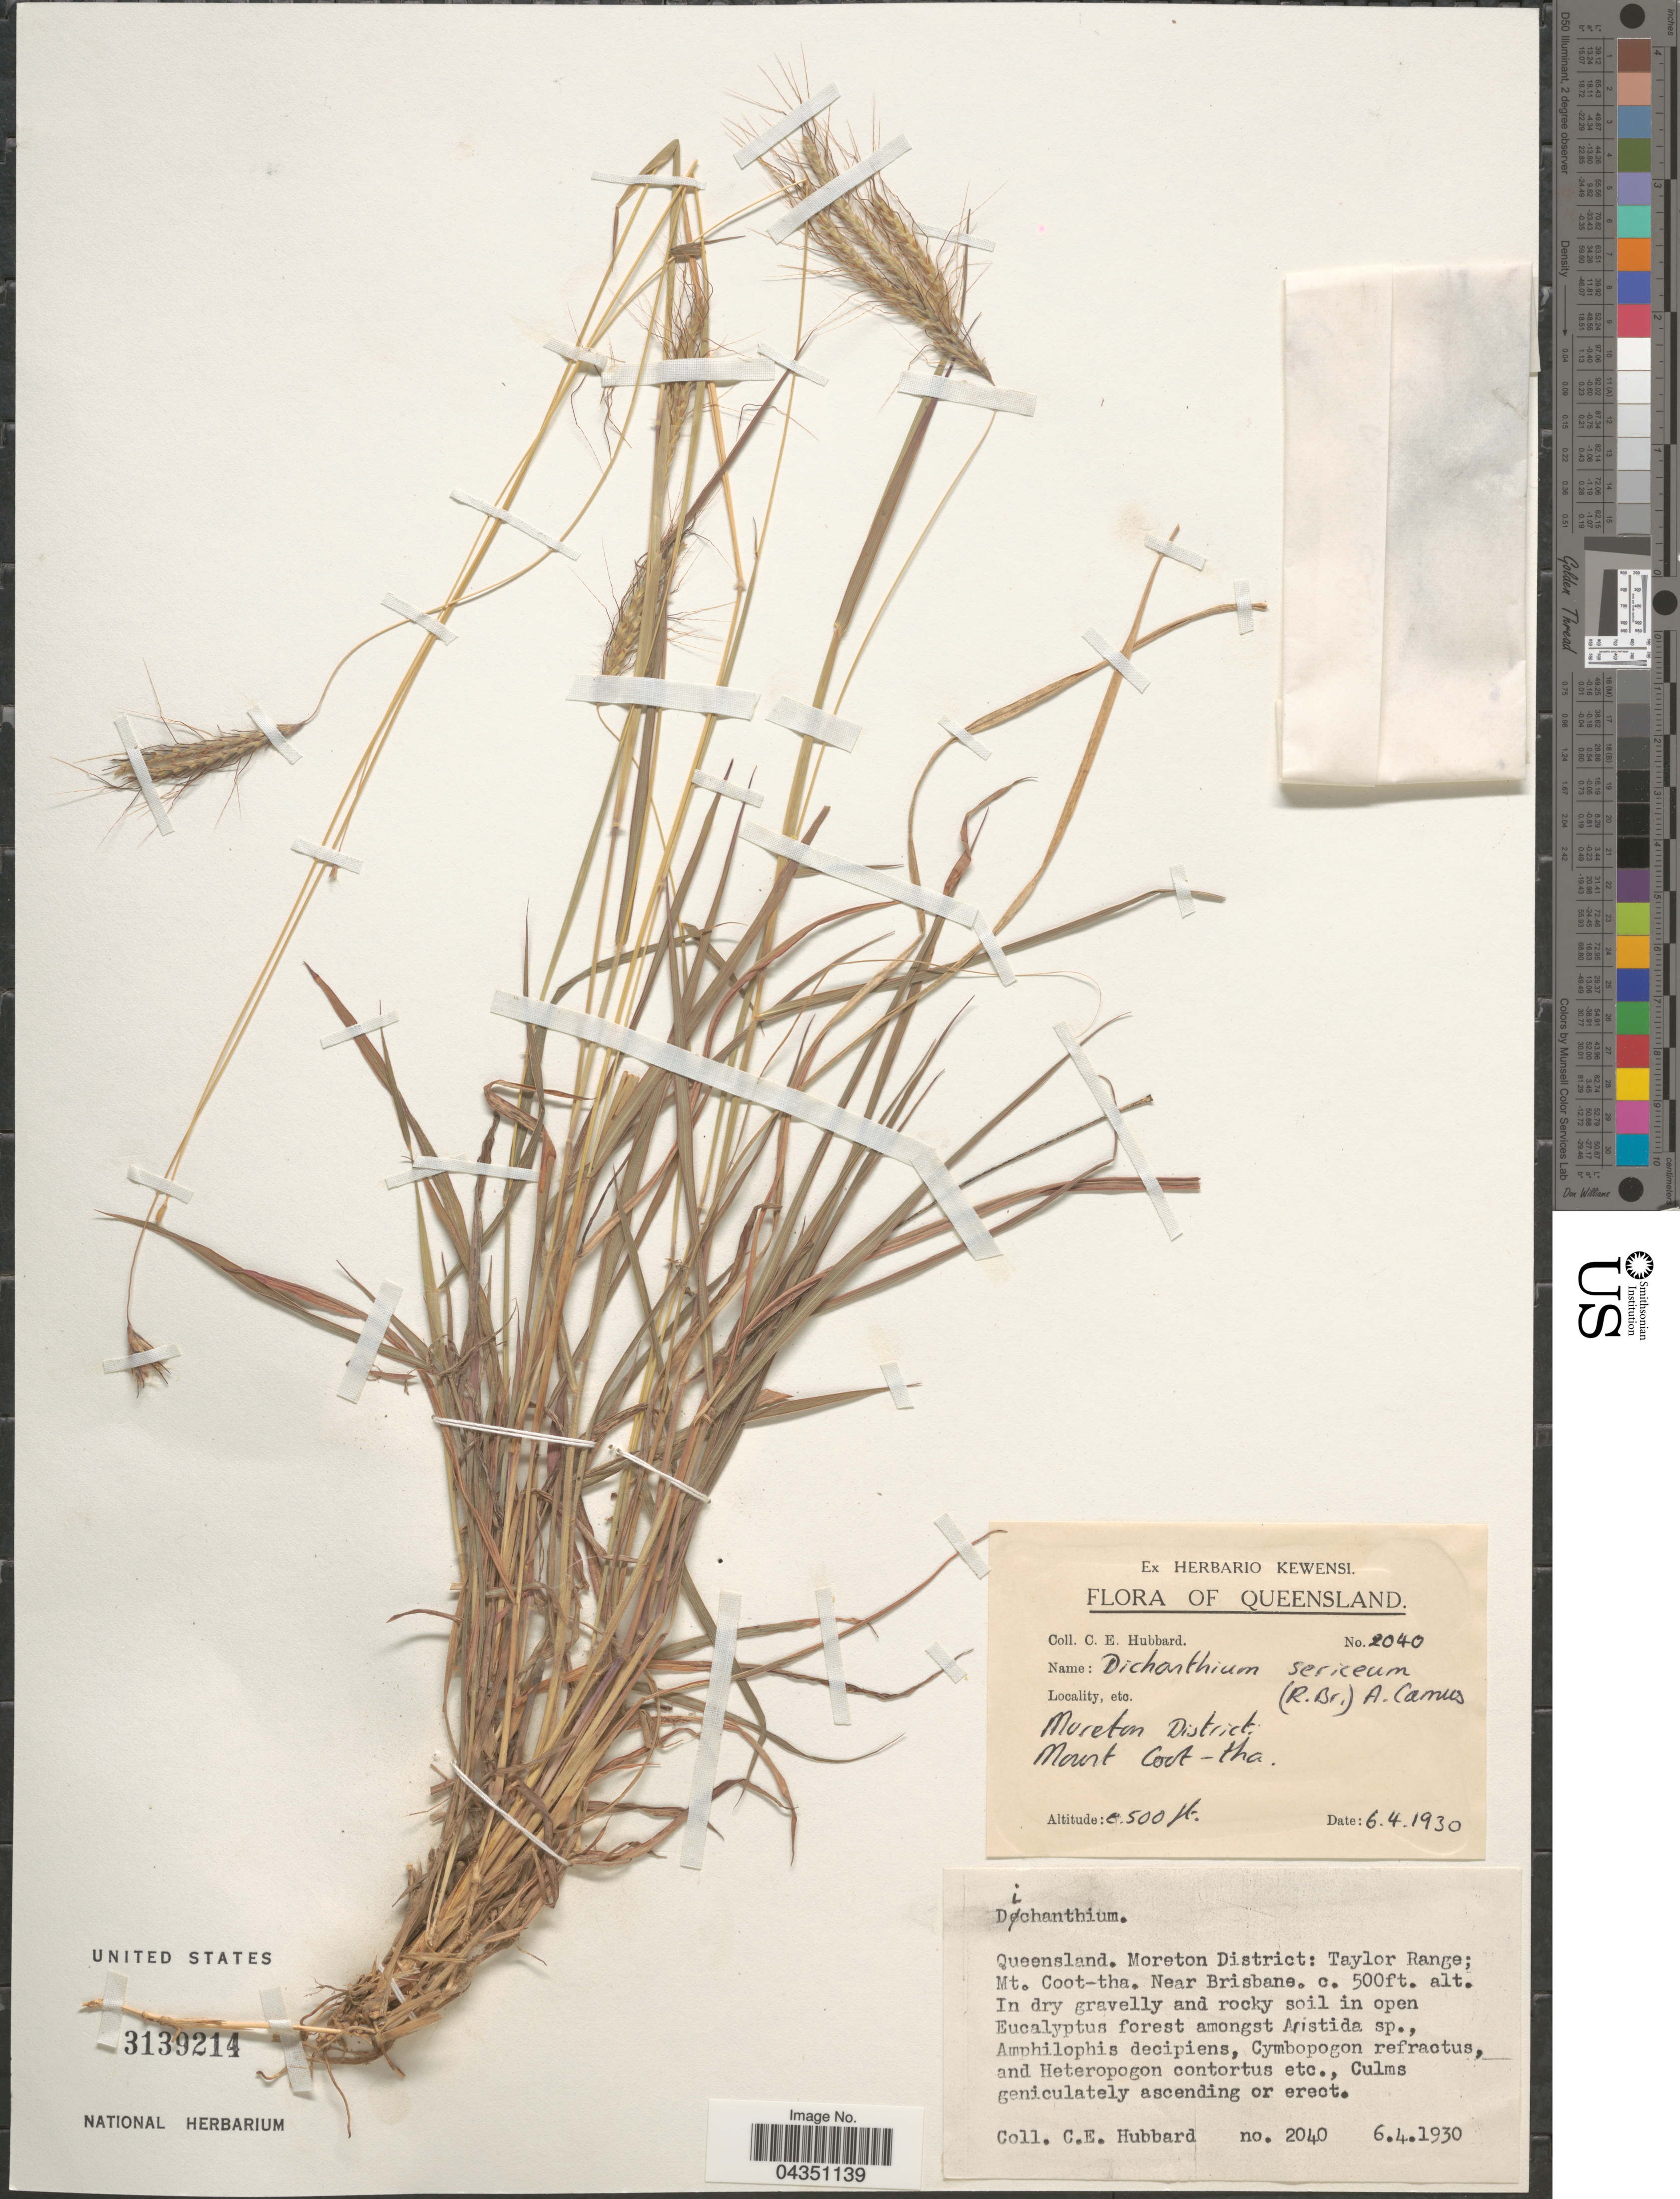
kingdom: Plantae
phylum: Tracheophyta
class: Liliopsida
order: Poales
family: Poaceae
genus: Dichanthium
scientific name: Dichanthium sericeum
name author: (R. Br.) A. Camus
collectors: C. E. Hubbard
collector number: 2040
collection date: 1930-04-06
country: Australia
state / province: Queensland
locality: Moreton District: Taylor Range; Mt. Coot-tha. Near Brisbane.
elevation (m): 152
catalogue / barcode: US 3139214